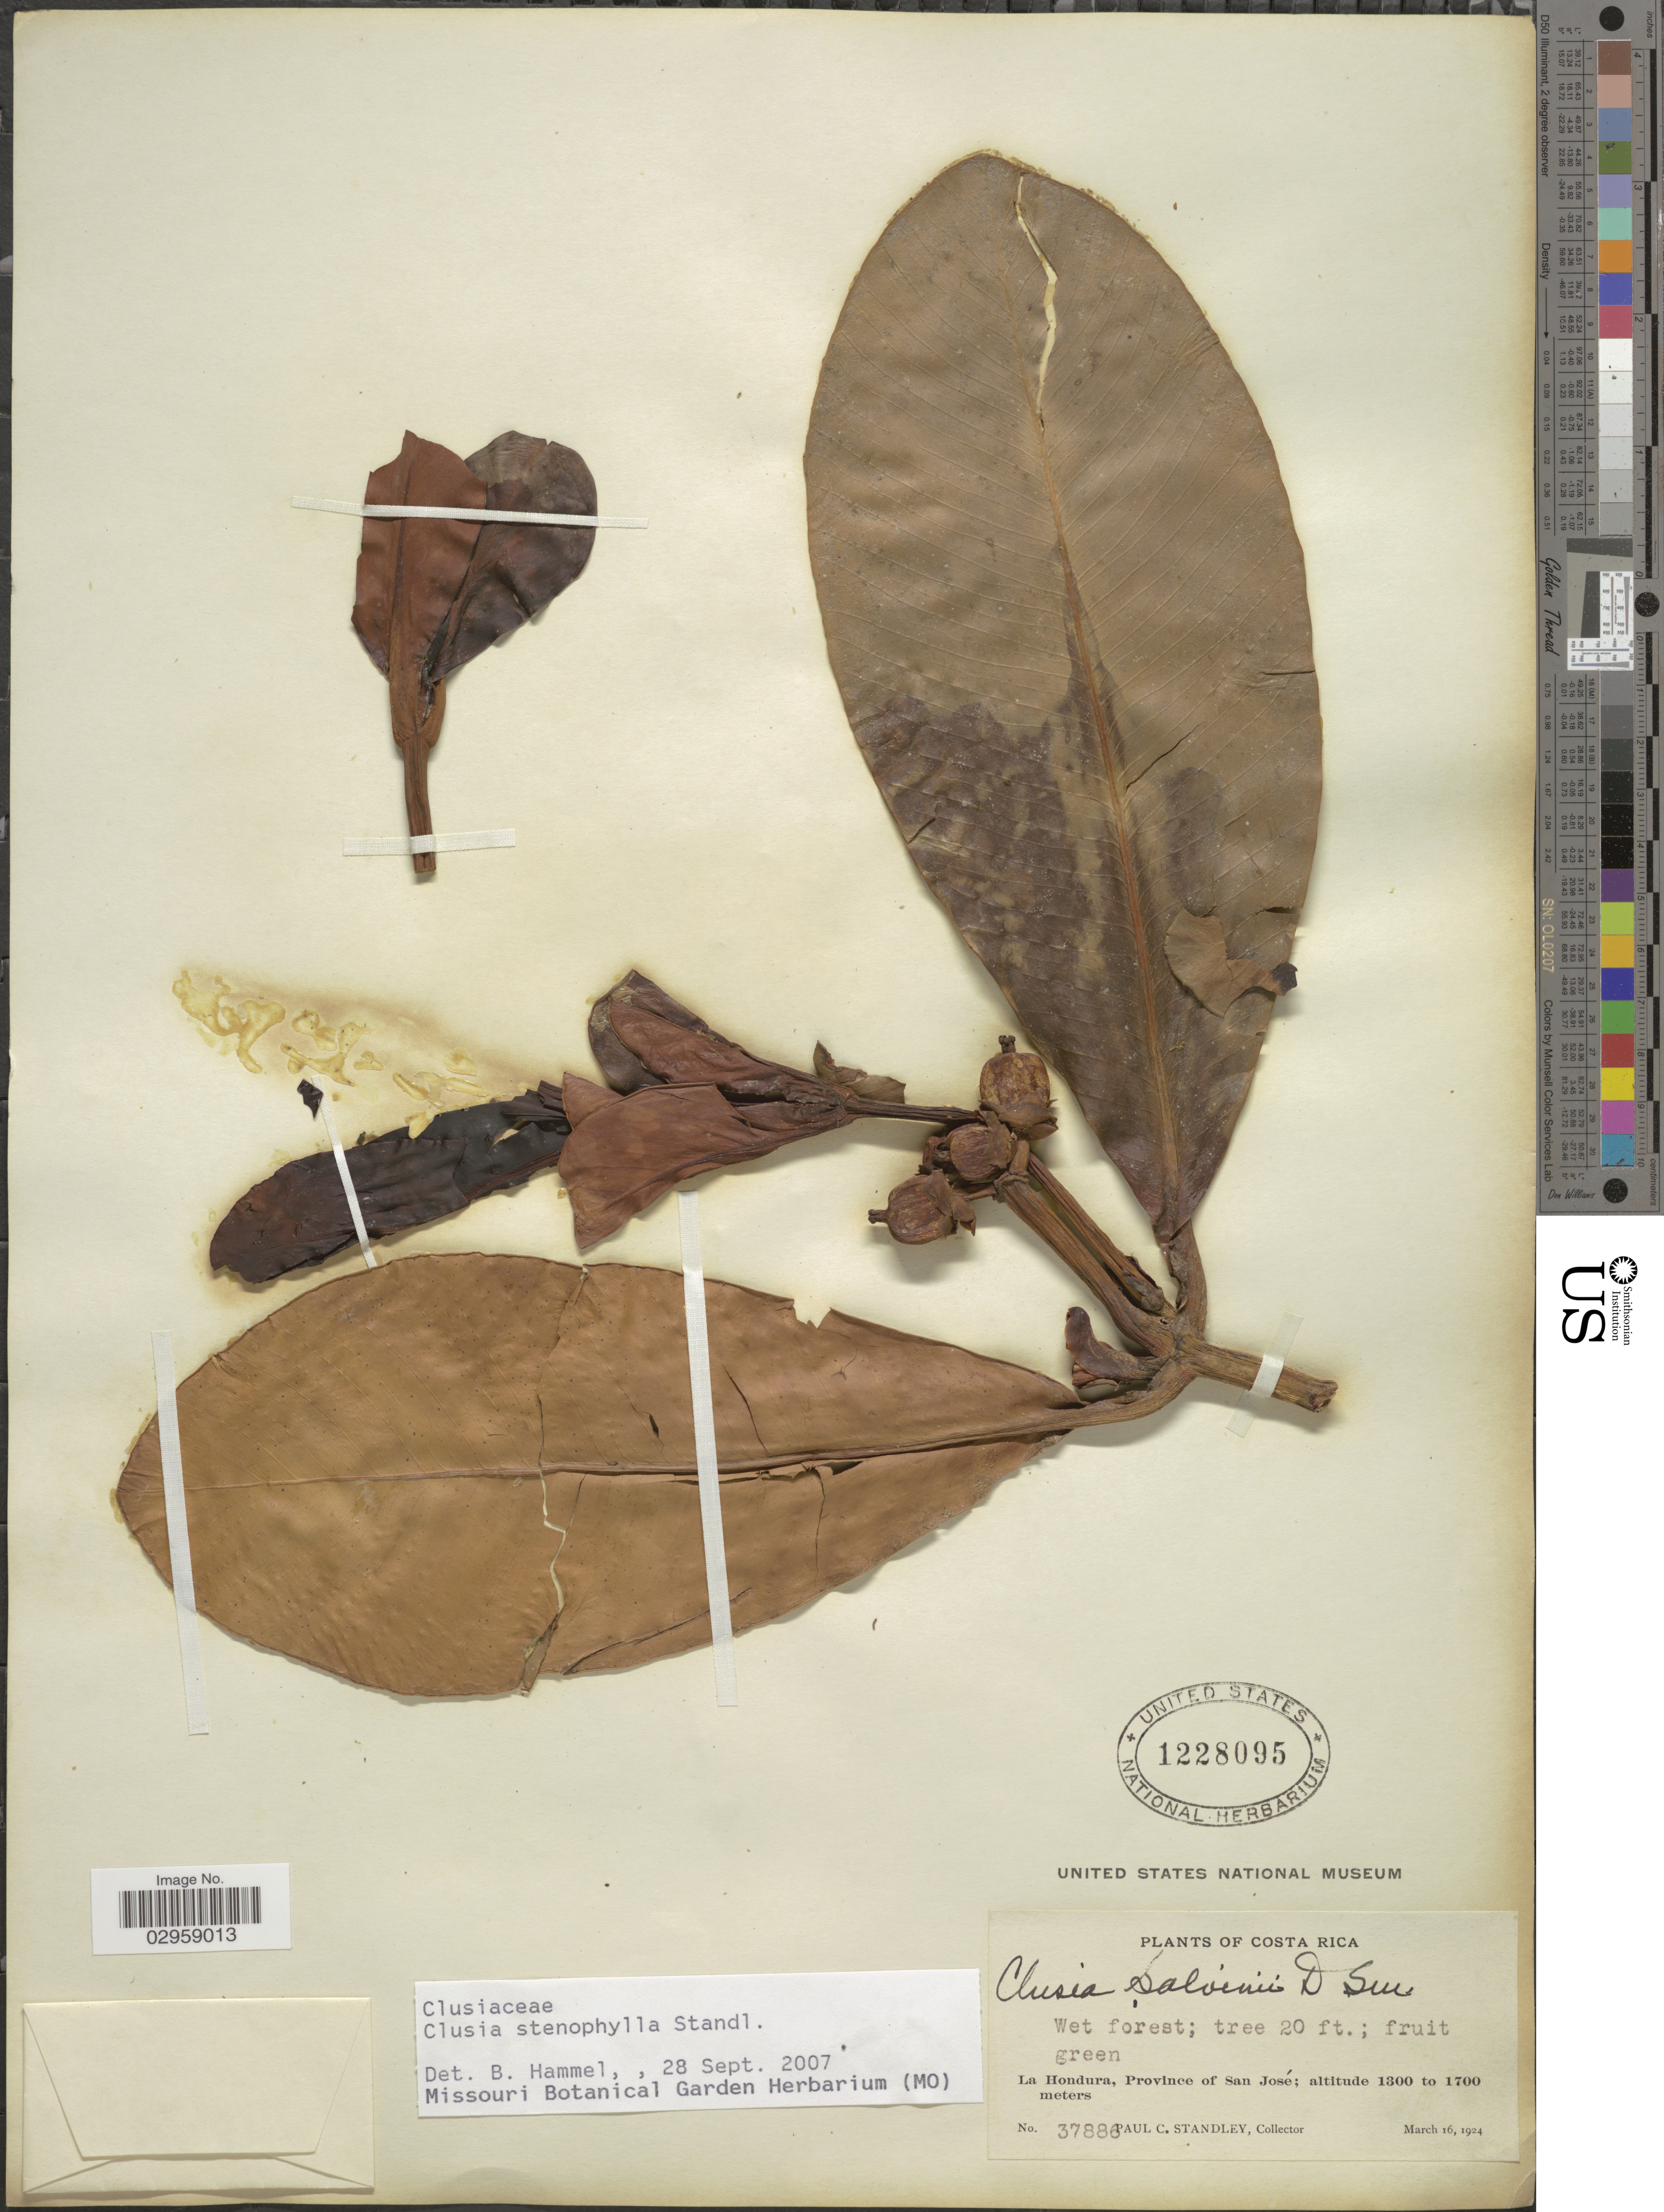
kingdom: Plantae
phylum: Tracheophyta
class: Magnoliopsida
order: Malpighiales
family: Clusiaceae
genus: Clusia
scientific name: Clusia stenophylla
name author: Standl.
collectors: P. C. Standley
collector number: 37886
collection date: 1924-03-16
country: Costa Rica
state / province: San José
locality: La Hondura.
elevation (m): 1300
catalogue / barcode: US 1228095